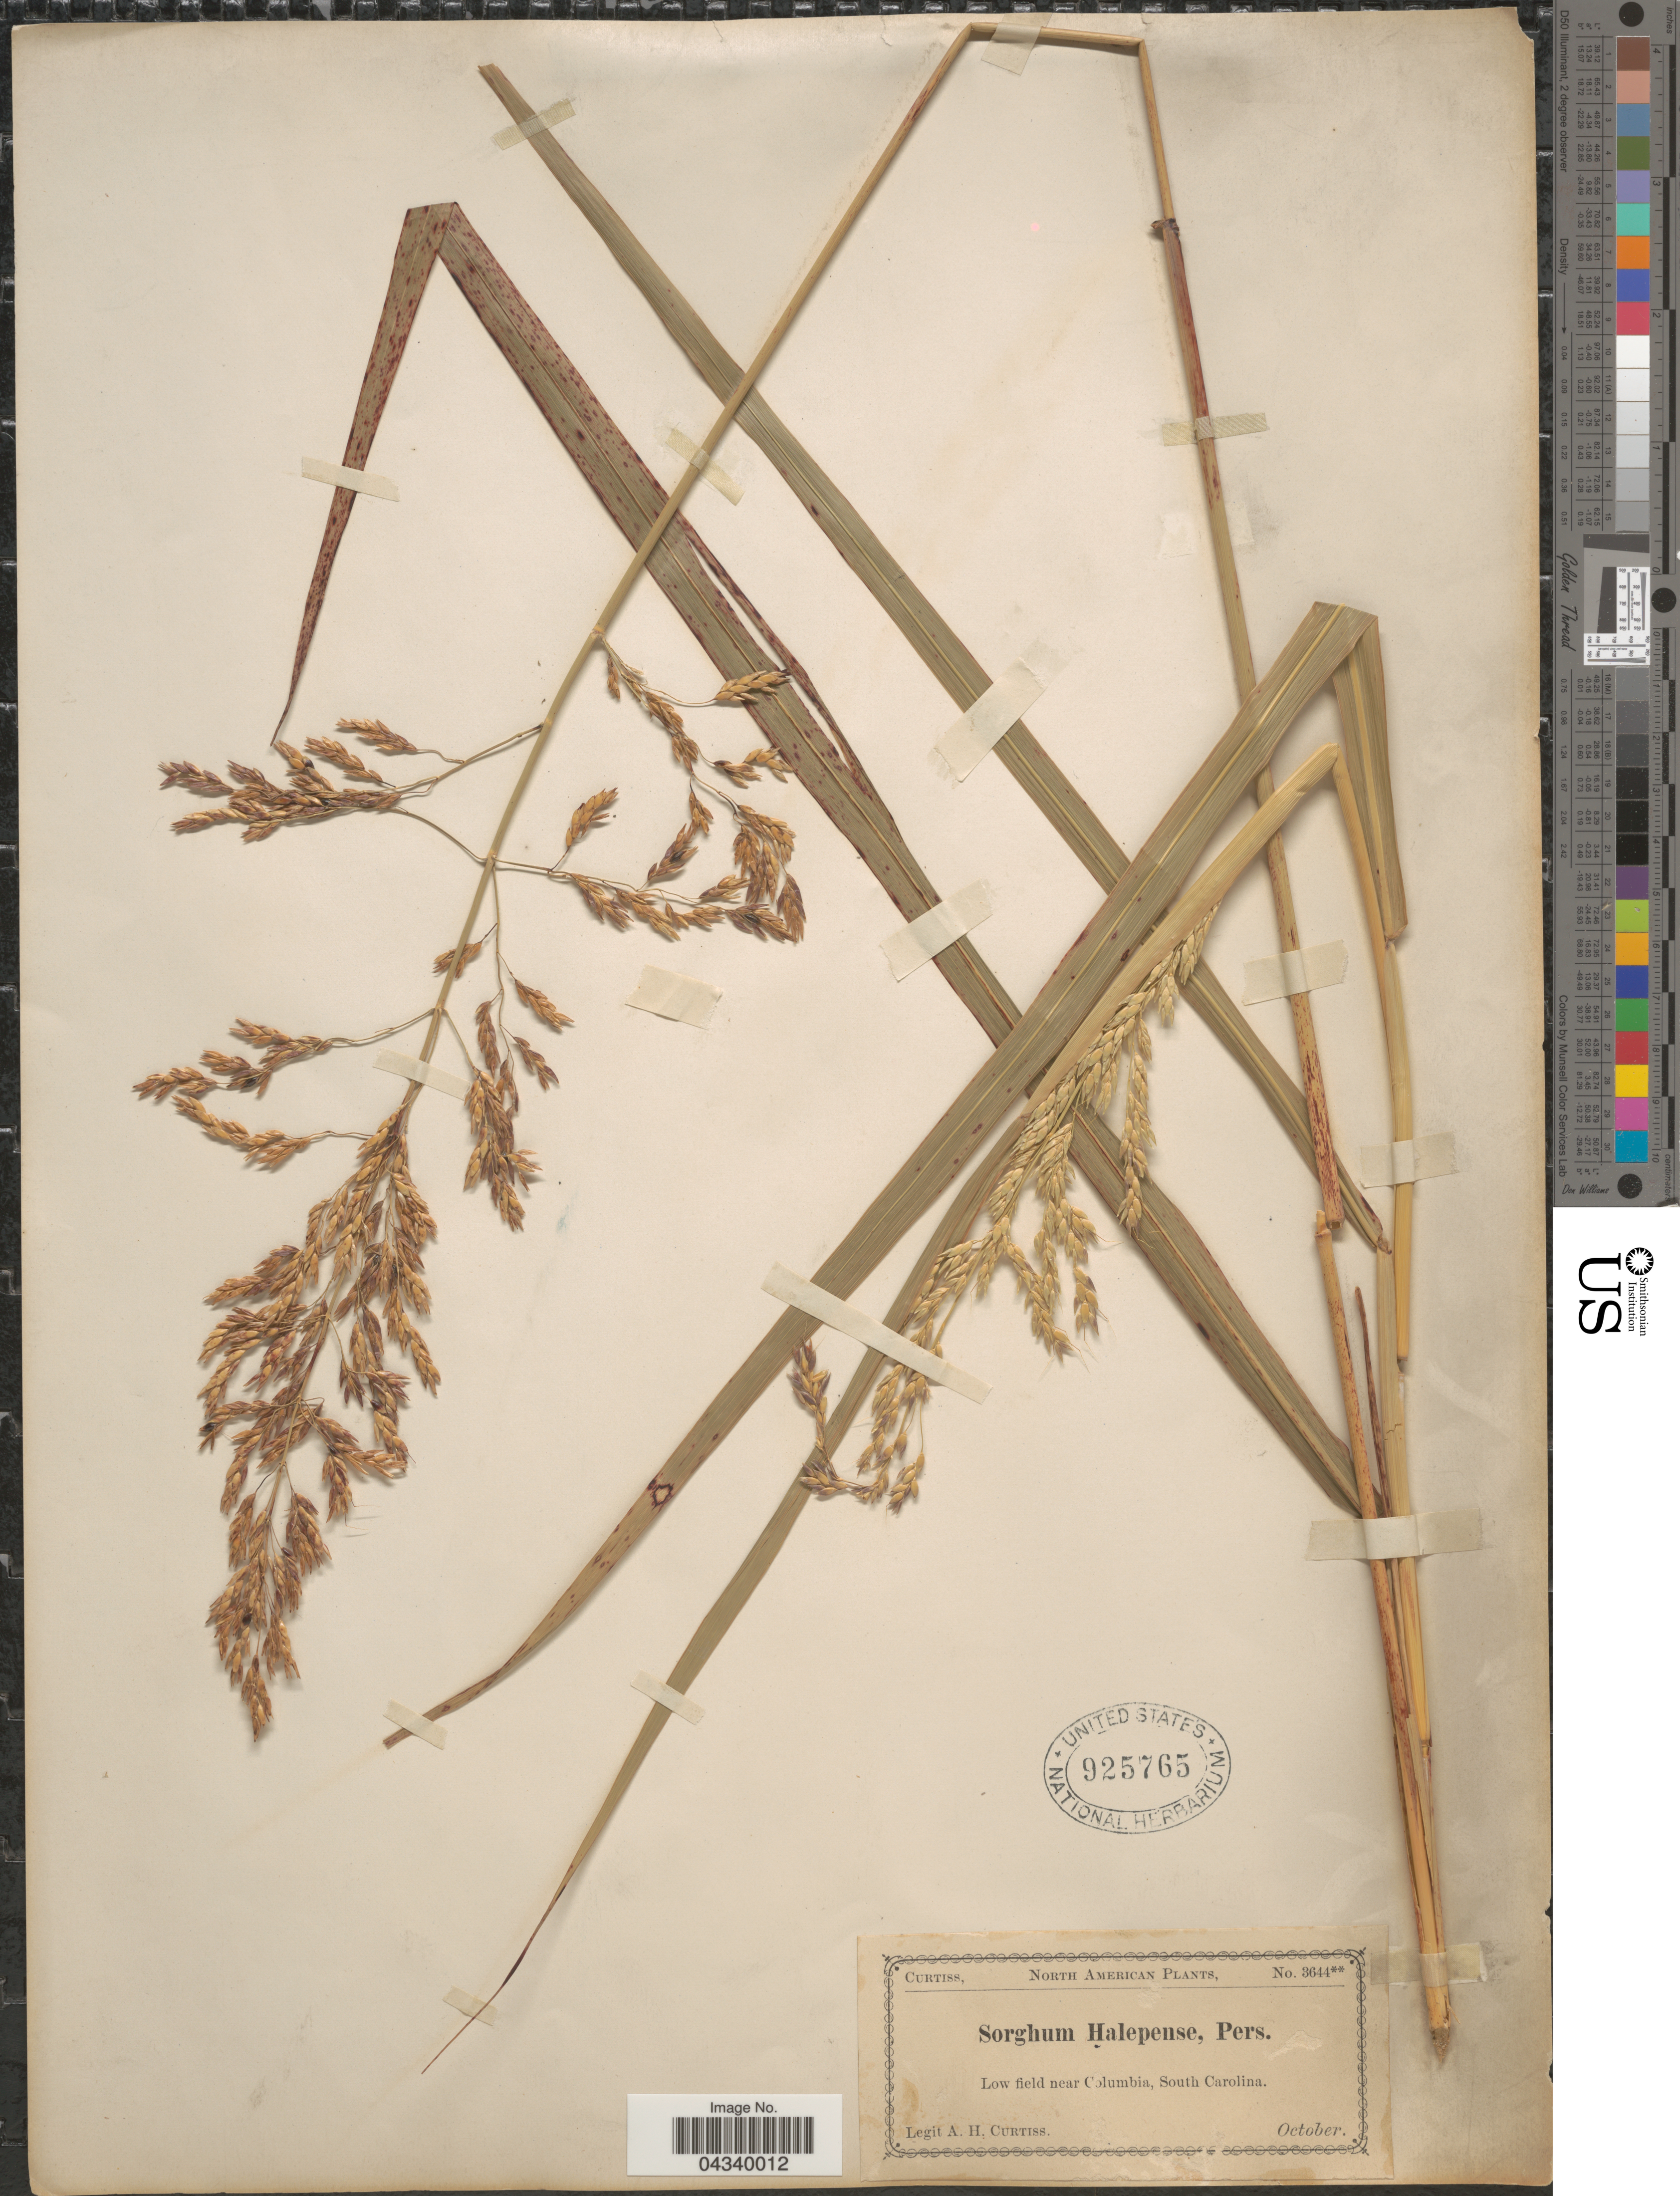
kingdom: Plantae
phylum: Tracheophyta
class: Liliopsida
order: Poales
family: Poaceae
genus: Sorghum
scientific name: Sorghum halepense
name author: (L.) Pers.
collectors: A. H. Curtiss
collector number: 3644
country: United States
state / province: South Carolina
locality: Low field near Columbia.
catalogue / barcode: US 925765